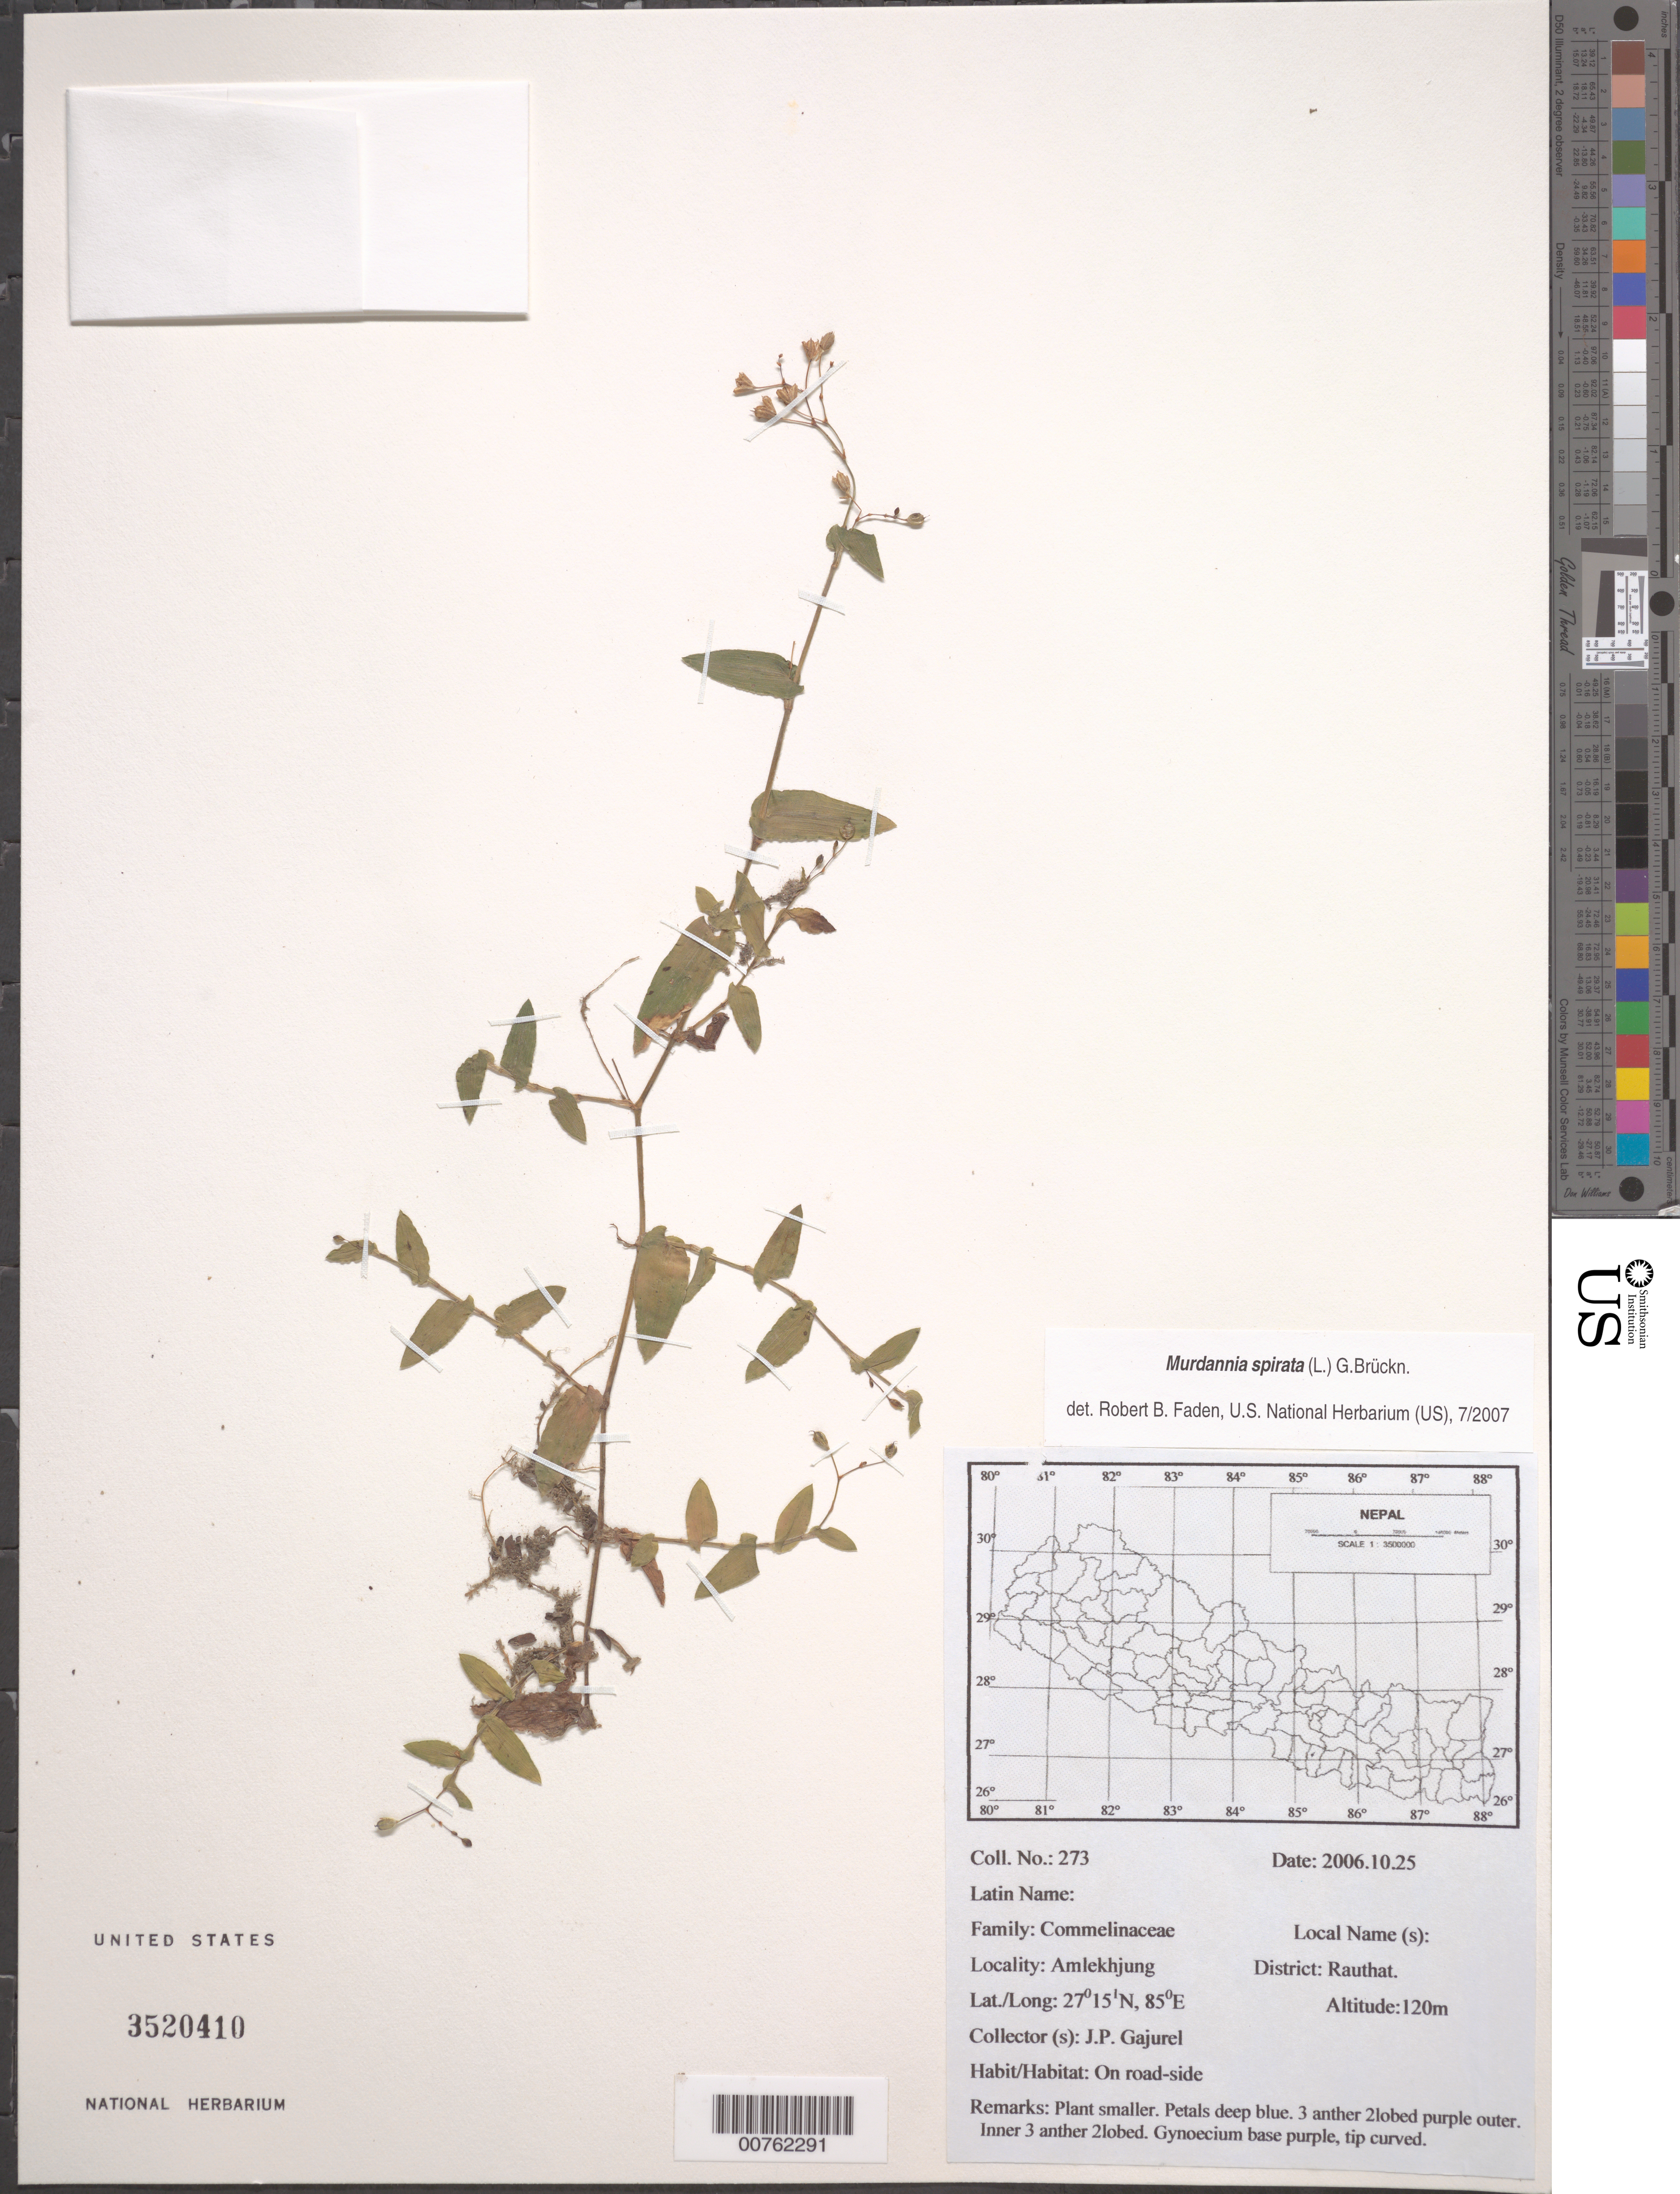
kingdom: Plantae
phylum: Tracheophyta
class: Liliopsida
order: Commelinales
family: Commelinaceae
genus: Murdannia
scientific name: Murdannia spirata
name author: (L.) G. Brückn.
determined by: Faden, Robert B., (US), Smithsonian Institution - National Museum of Natural History (UNITED STATES)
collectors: J. Gajurel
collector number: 273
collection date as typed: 25 Oct 2006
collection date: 2006-10-25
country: Nepal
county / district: Rauthat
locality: Amlekhjung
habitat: On road-side.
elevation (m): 120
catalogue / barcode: US 3520410